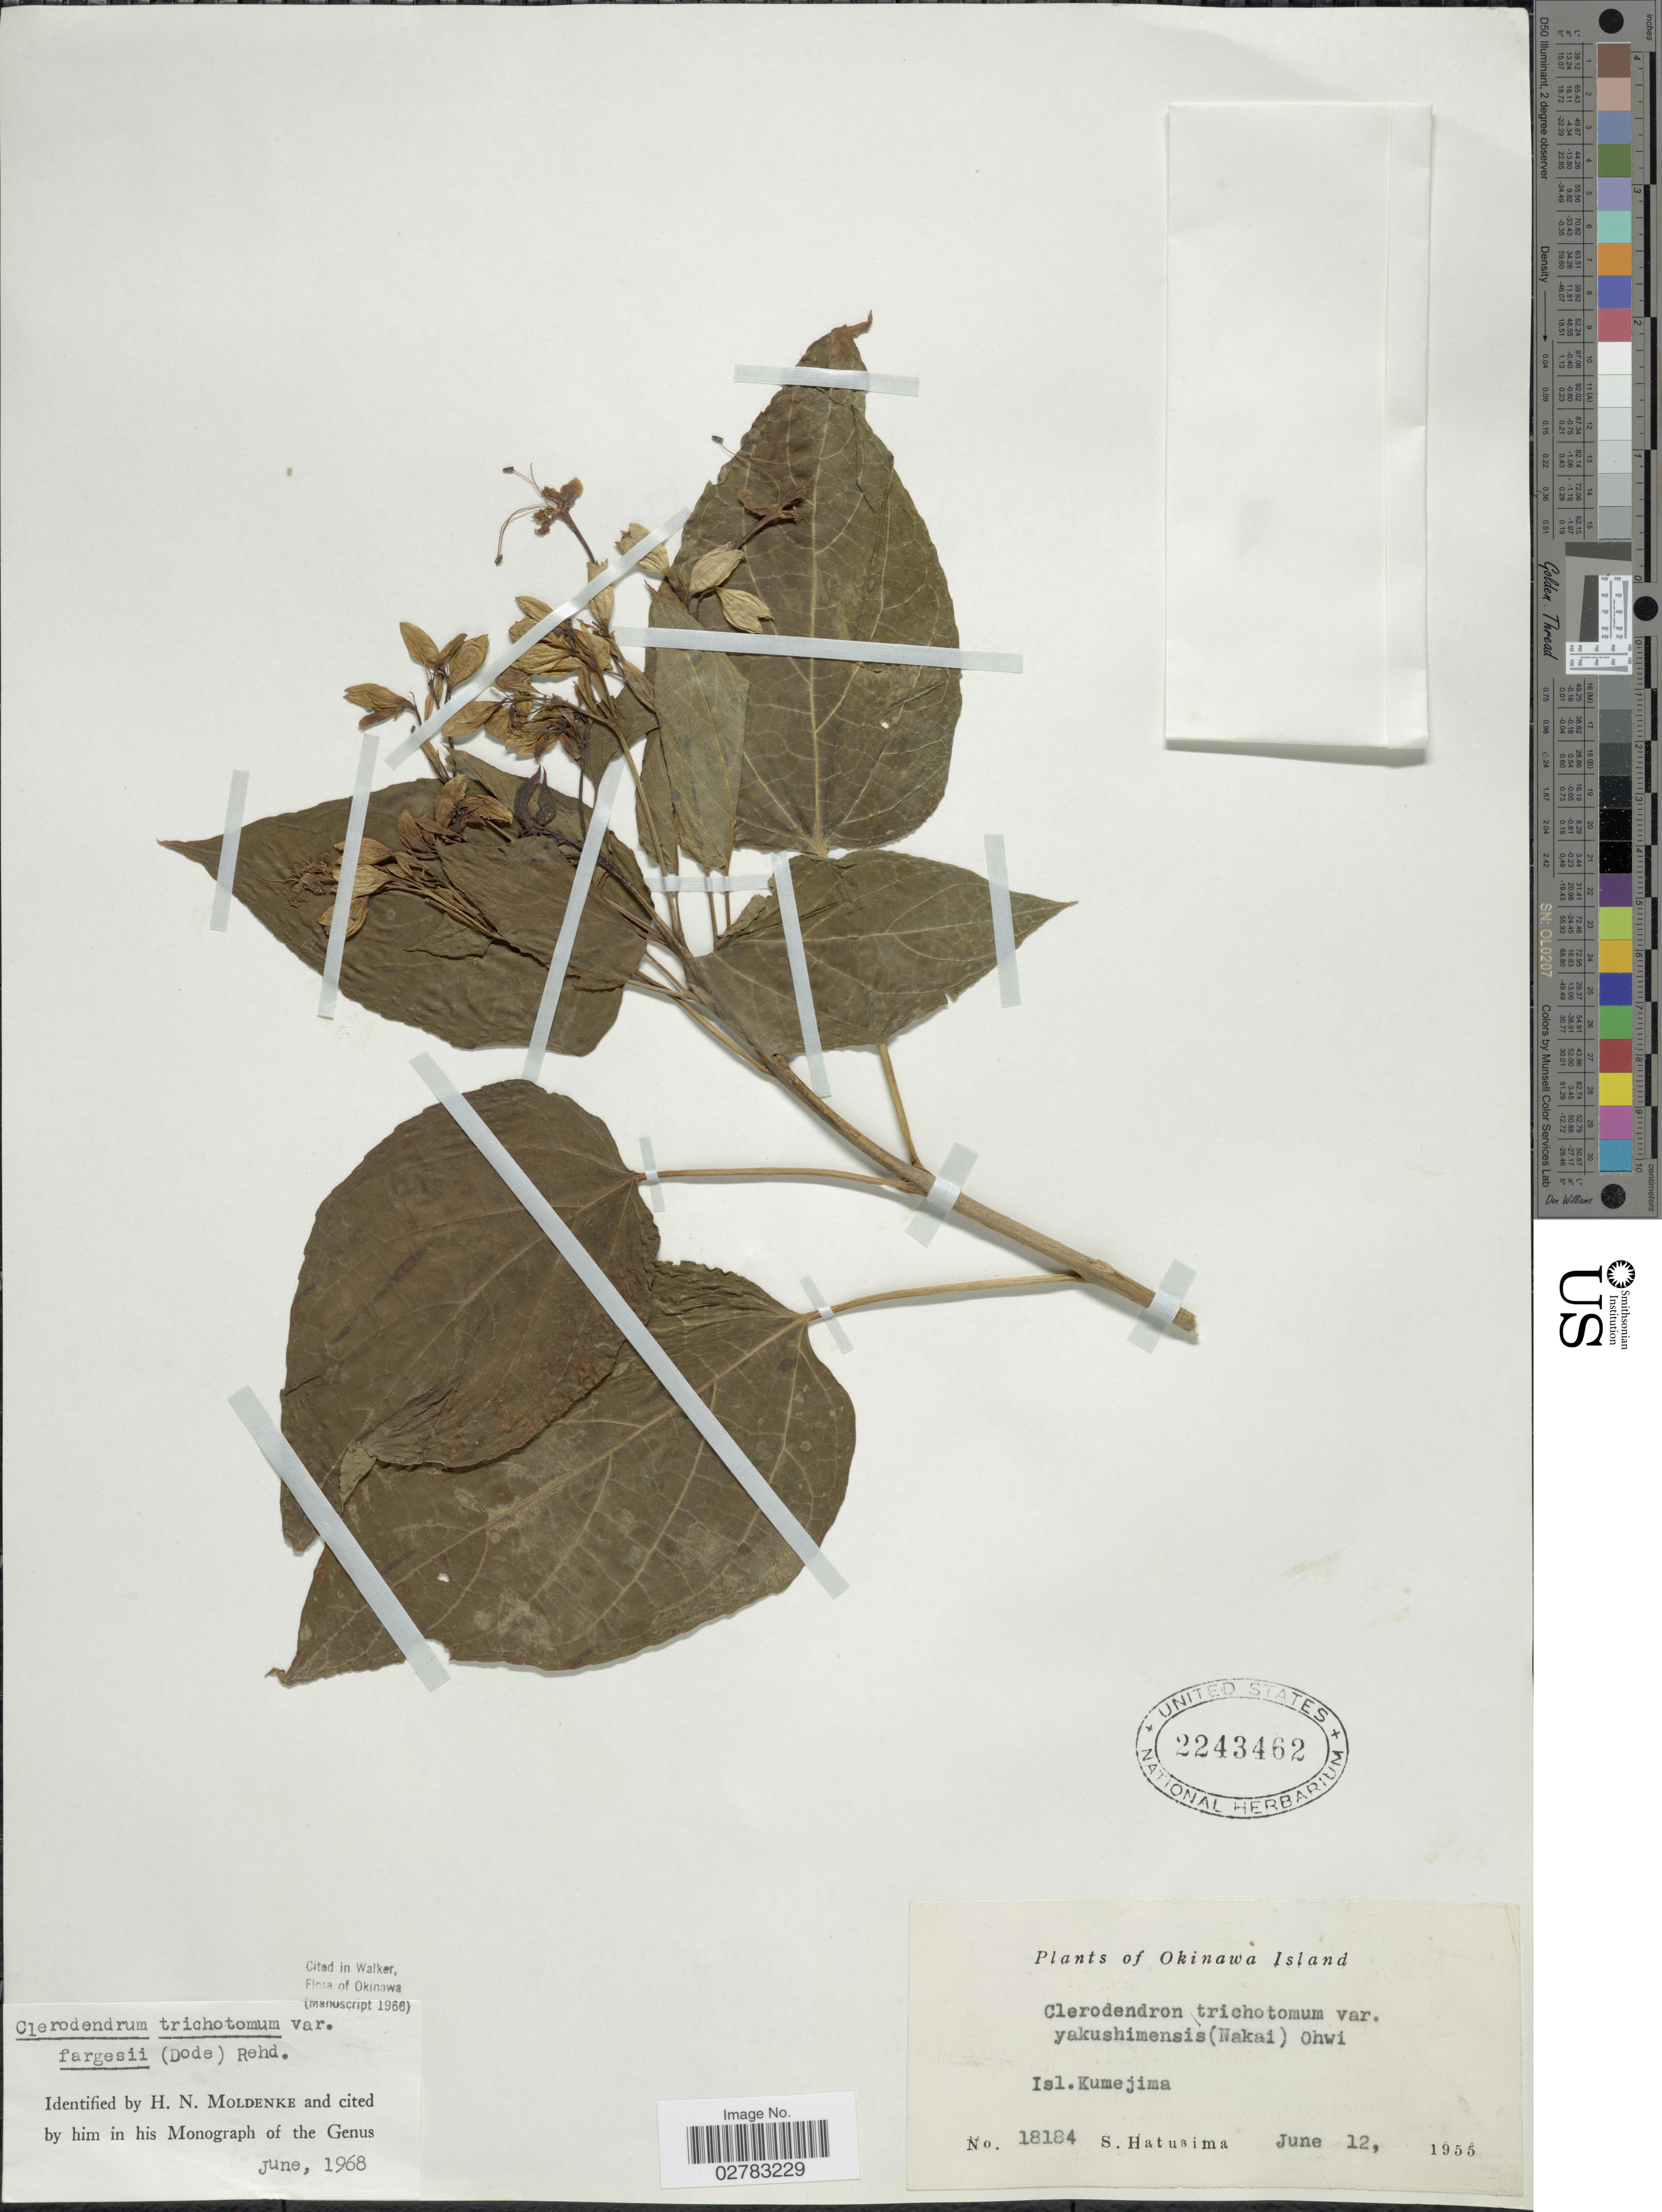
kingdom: Plantae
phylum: Tracheophyta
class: Magnoliopsida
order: Lamiales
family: Lamiaceae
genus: Clerodendrum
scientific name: Clerodendrum trichotomum var. fargesii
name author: (Dode) Rehder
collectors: S. Hatusima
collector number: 18184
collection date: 1955-06-12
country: Japan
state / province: Okinawa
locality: Okinawa Island, Isl. Kumejima.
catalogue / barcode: US 2243462